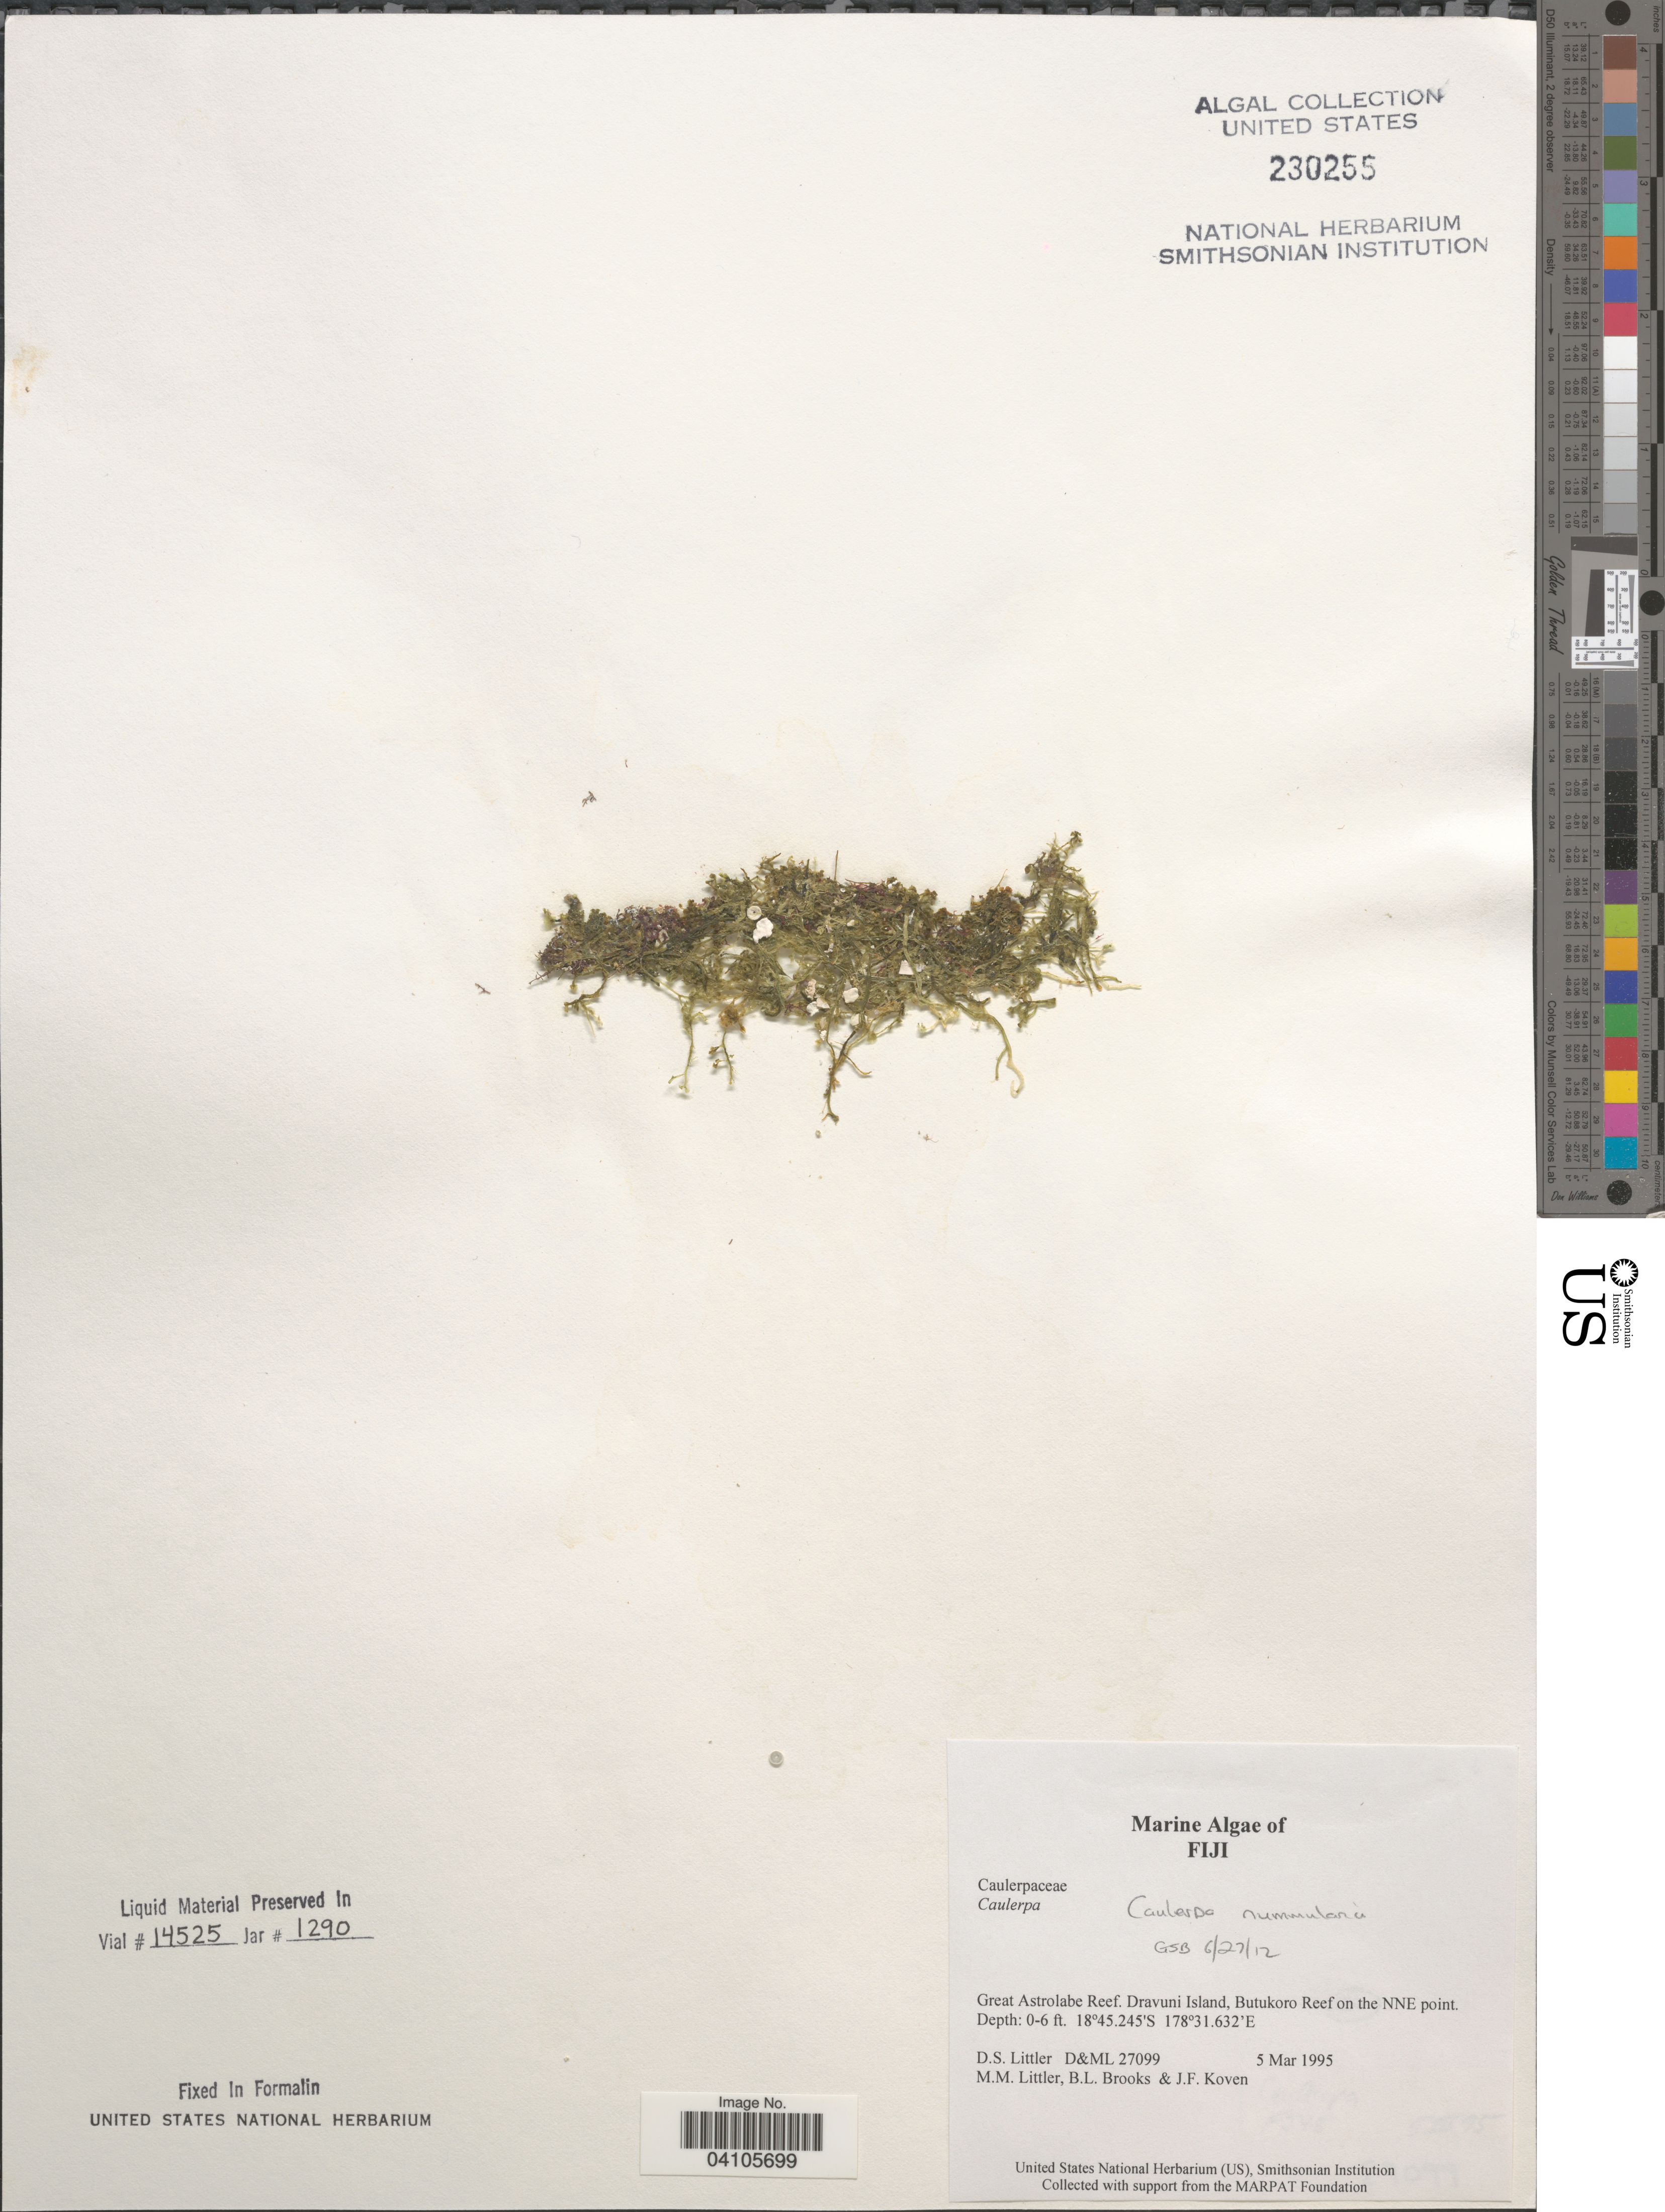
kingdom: Plantae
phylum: Chlorophyta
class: Ulvophyceae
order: Bryopsidales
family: Caulerpaceae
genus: Caulerpa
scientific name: Caulerpa nummularia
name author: Harv. ex J. Agardh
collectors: D. S. Littler, B. Brooks & J. Koven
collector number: D&ML 27099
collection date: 1995-03-05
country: Fiji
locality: Great Astrolabe Reef. Dravuni Island, Butukoro Reef on the NNE point.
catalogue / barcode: US 230255